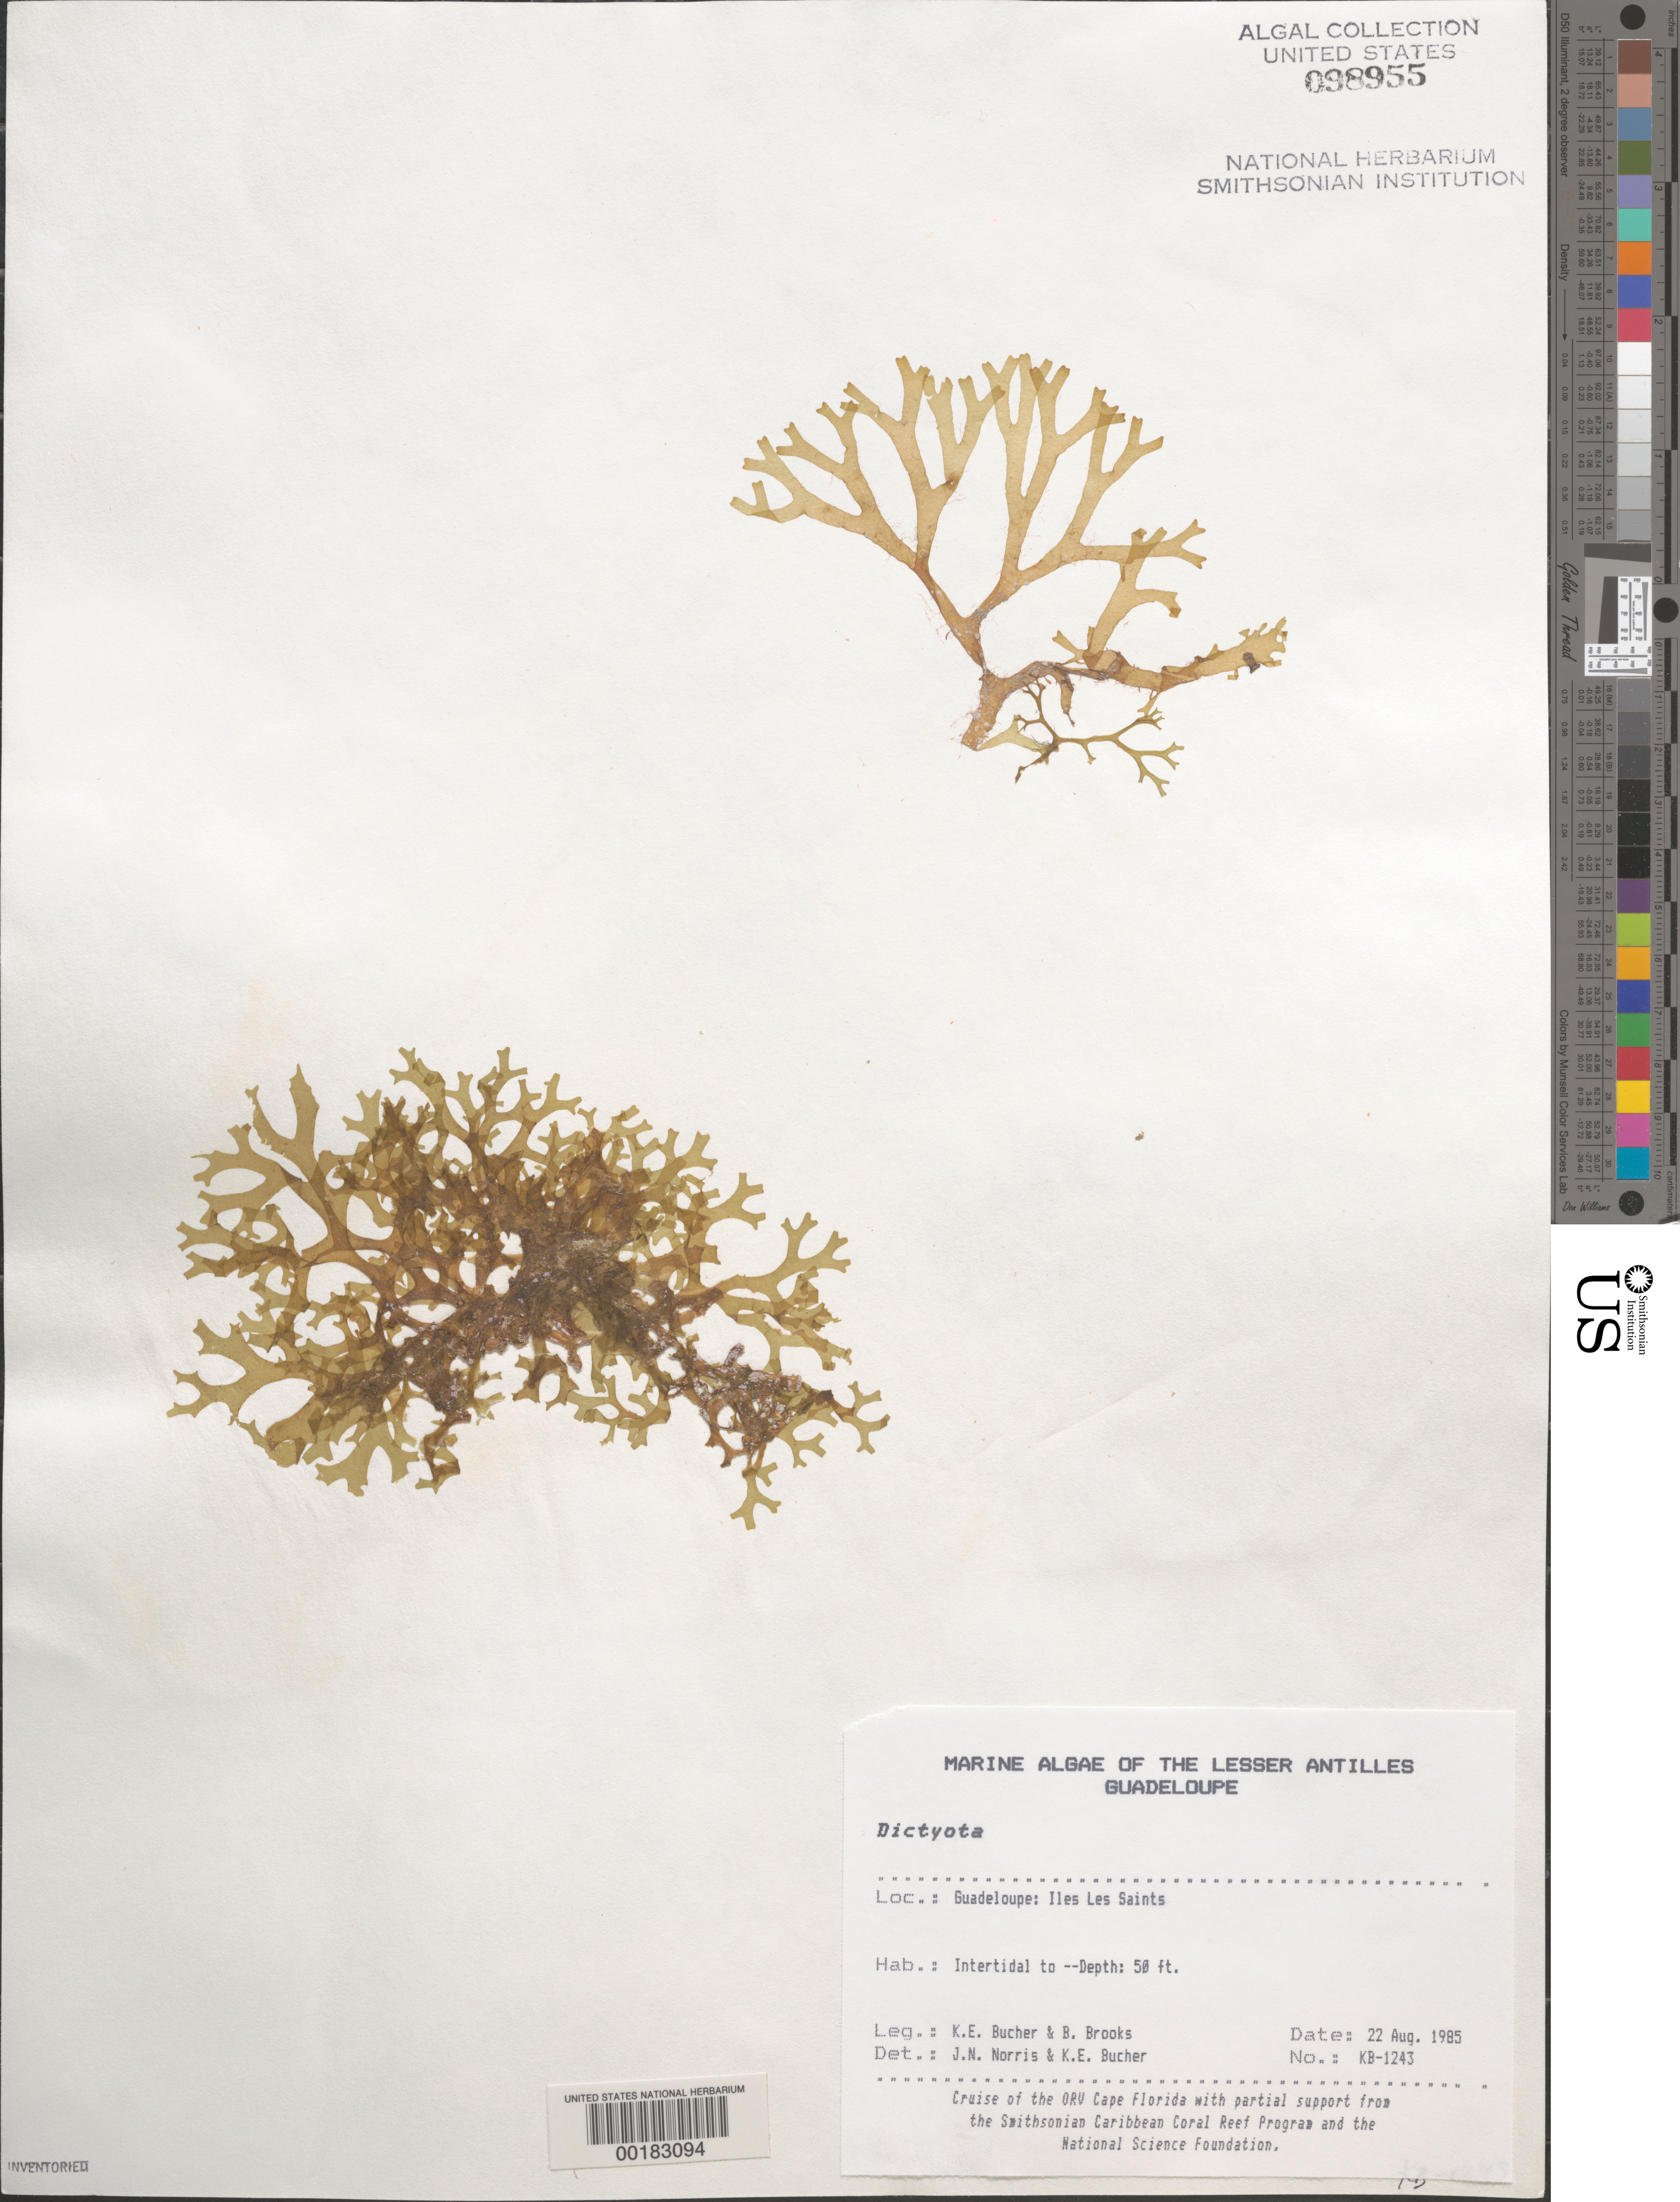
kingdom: Chromista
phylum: Ochrophyta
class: Phaeophyceae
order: Dictyotales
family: Dictyotaceae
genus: Dictyota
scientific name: Dictyota sp.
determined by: Norris, J. N.; Bucher, K. E.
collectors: K. E. Bucher & B. Brooks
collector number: Kb-1243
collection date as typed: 22 Aug 1985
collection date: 1985-08-22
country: Guadeloupe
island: Iles des Saintes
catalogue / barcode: US 98955